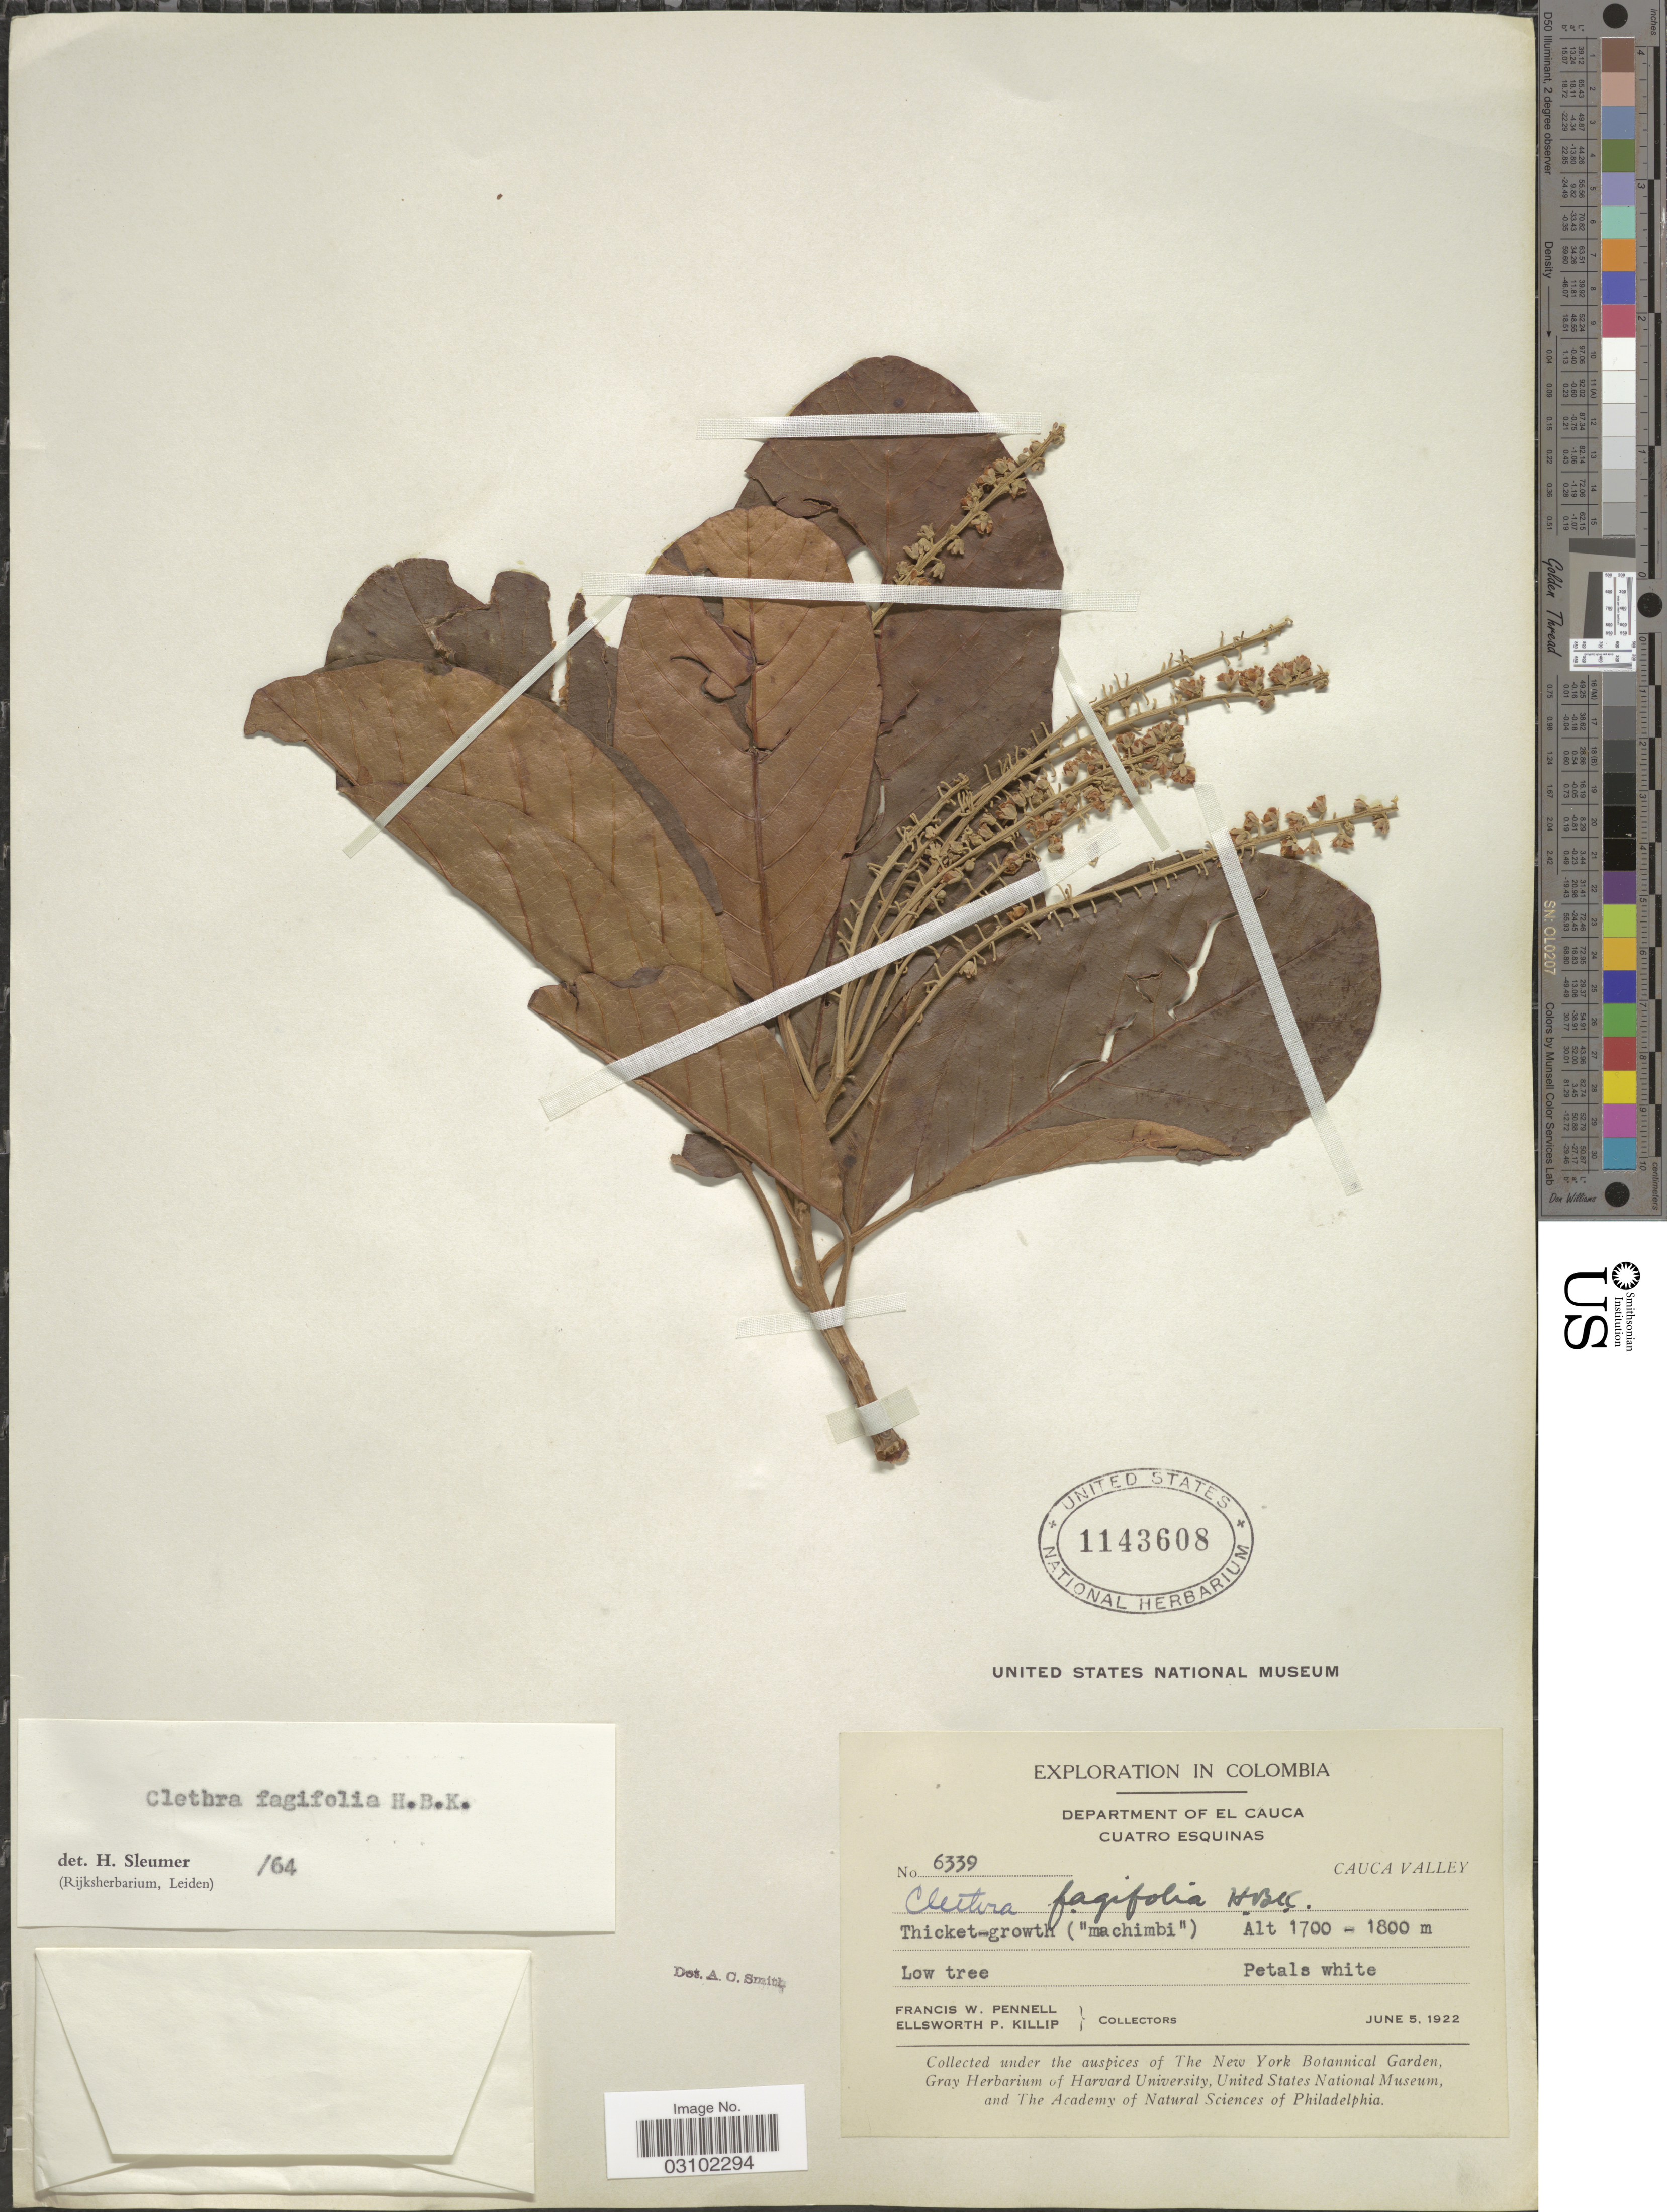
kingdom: Plantae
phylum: Tracheophyta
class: Magnoliopsida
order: Ericales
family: Clethraceae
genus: Clethra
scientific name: Clethra fagifolia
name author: Kunth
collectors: F. W. Pennell & E. P. Killip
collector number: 6339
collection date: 1922-06-05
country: Colombia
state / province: Cauca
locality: Department of el Cauca, Cuatro Esquinas, Cauca Valley.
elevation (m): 1700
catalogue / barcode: US 1143608